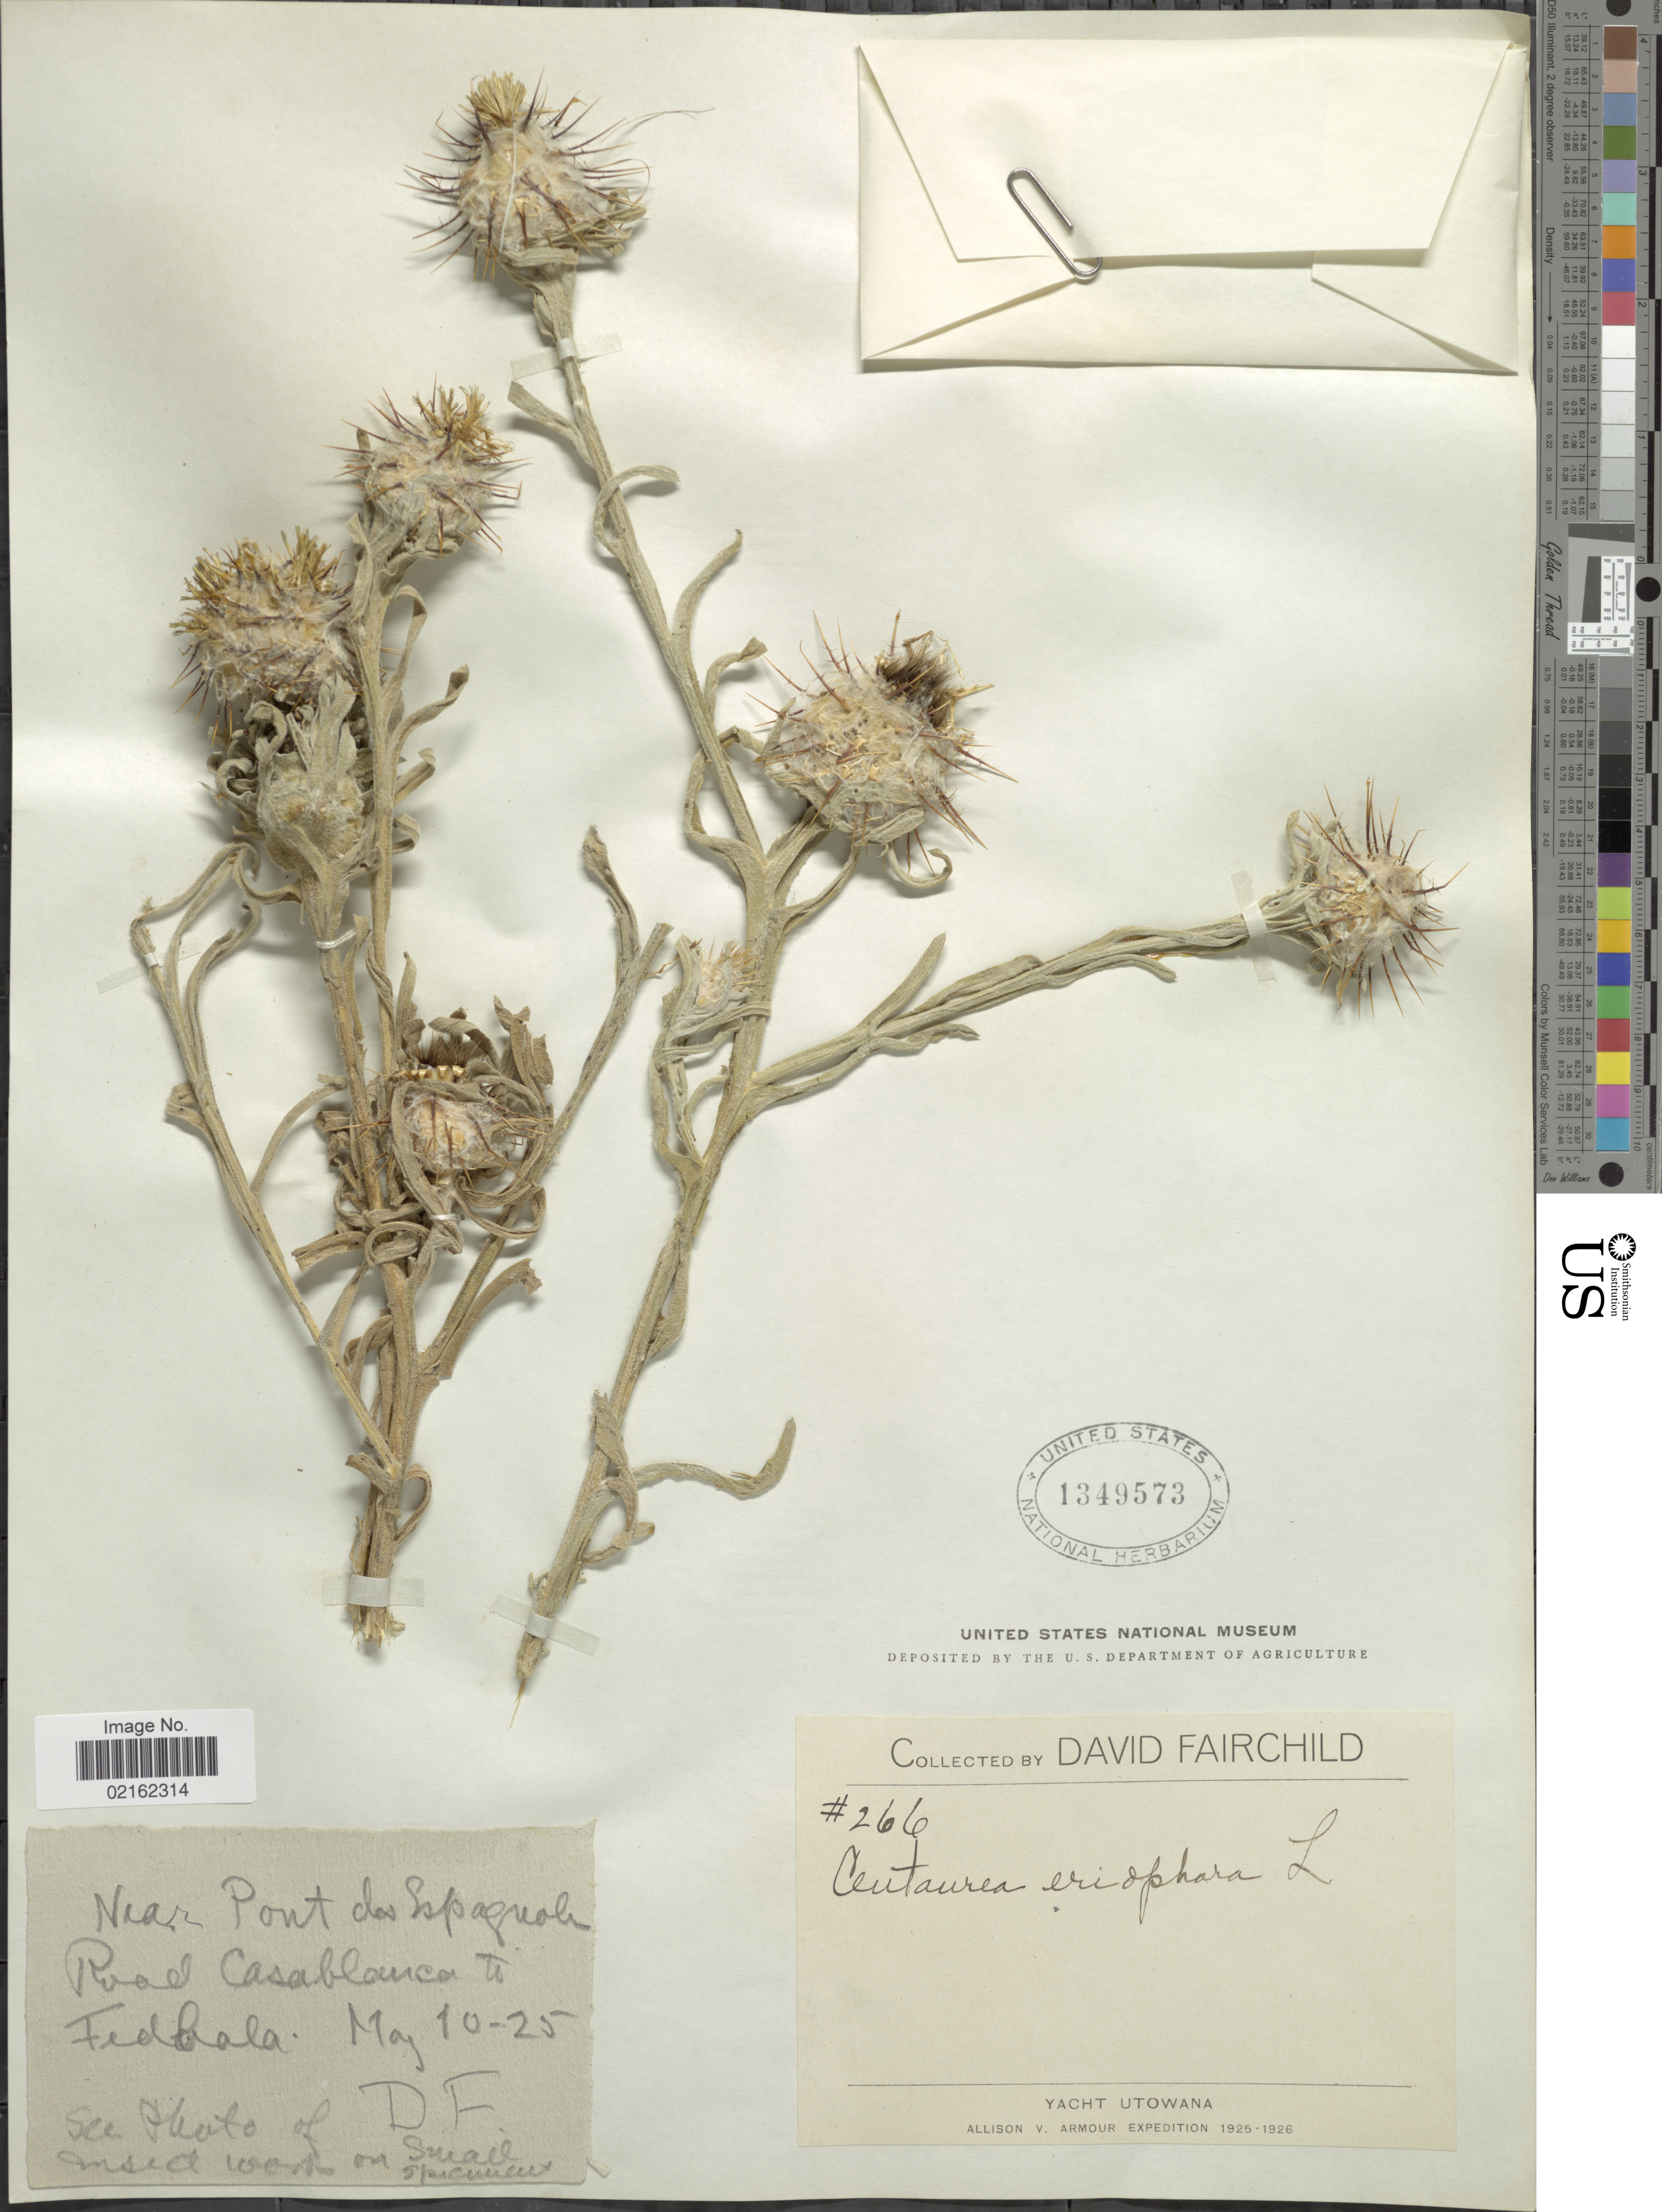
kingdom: Plantae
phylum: Tracheophyta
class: Magnoliopsida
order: Asterales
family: Asteraceae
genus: Centaurea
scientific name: Centaurea eriophora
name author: L.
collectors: D. Fairchild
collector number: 266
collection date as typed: Transcribed d/m/y: 10/5/25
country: Morocco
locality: Near Pont des Espagnole, road Casablanca to Fedhala.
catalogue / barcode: US 1349573